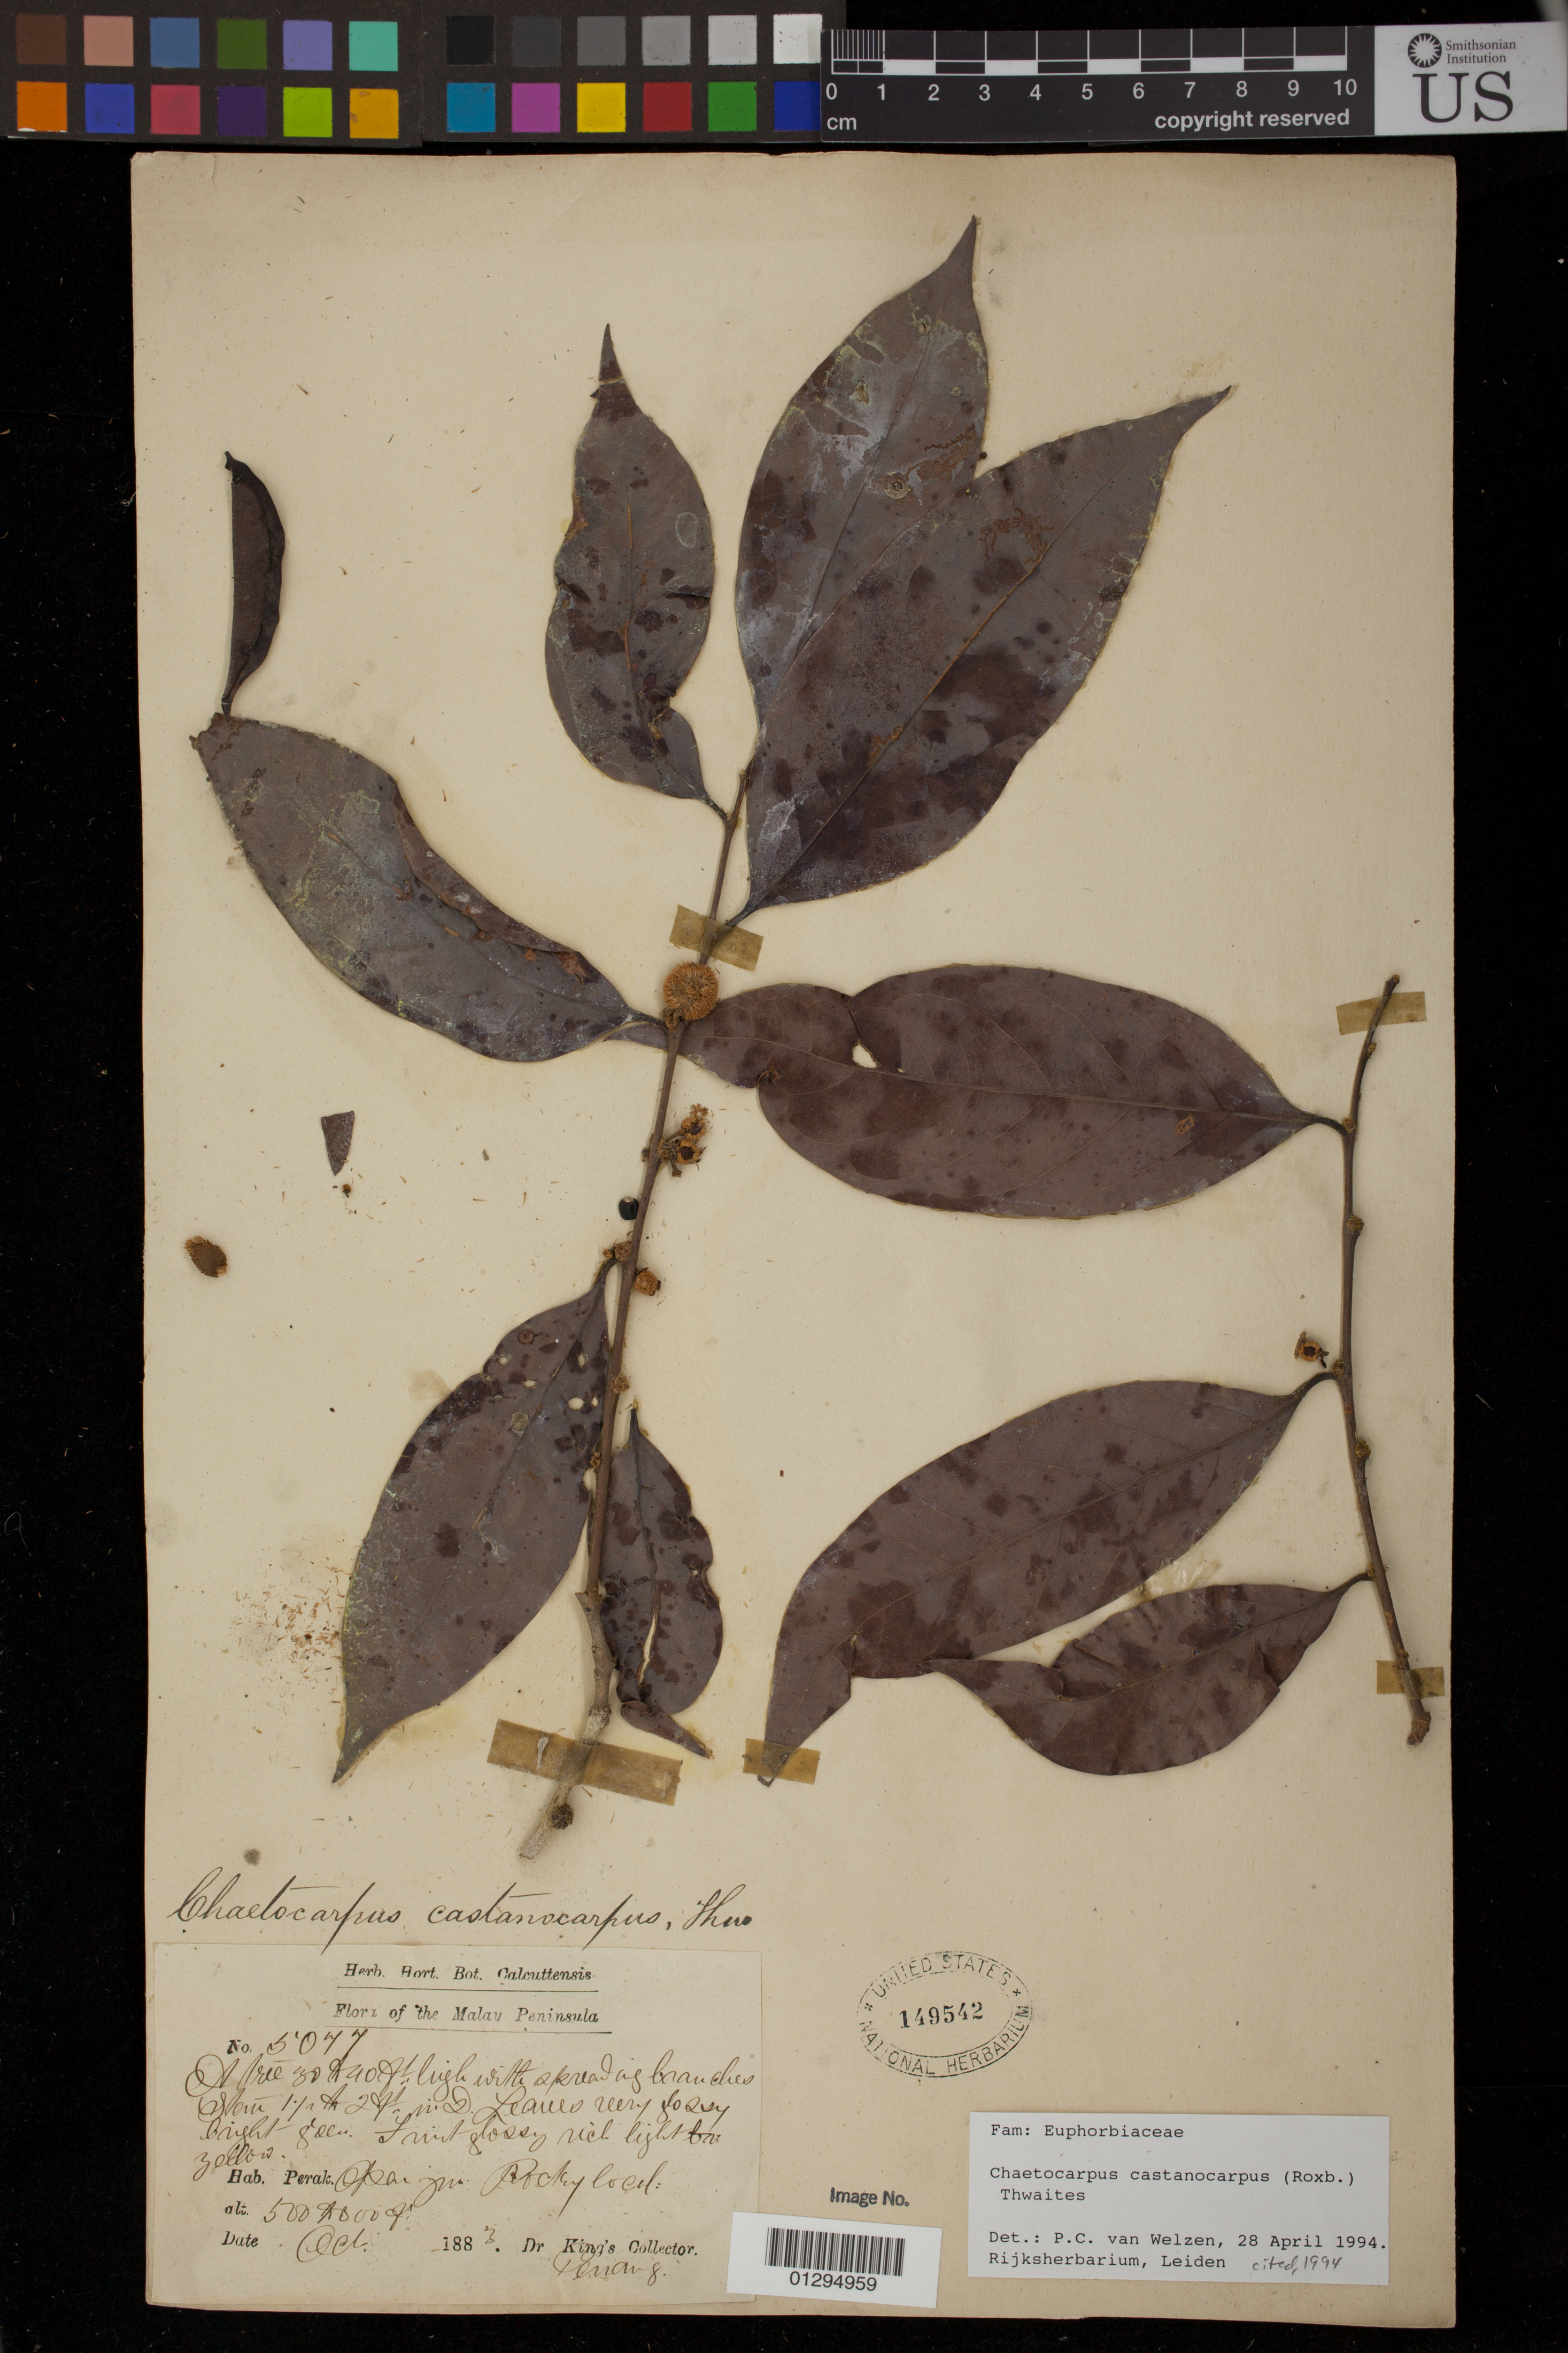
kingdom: Plantae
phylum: Tracheophyta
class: Magnoliopsida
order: Malpighiales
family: Peraceae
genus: Chaetocarpus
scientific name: Chaetocarpus castanocarpus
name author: (Roxb.) Thwaites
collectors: Dr. King's collector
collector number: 5044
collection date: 1883-10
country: Malaysia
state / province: Perak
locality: Malay Peninsula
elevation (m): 152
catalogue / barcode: US 149542